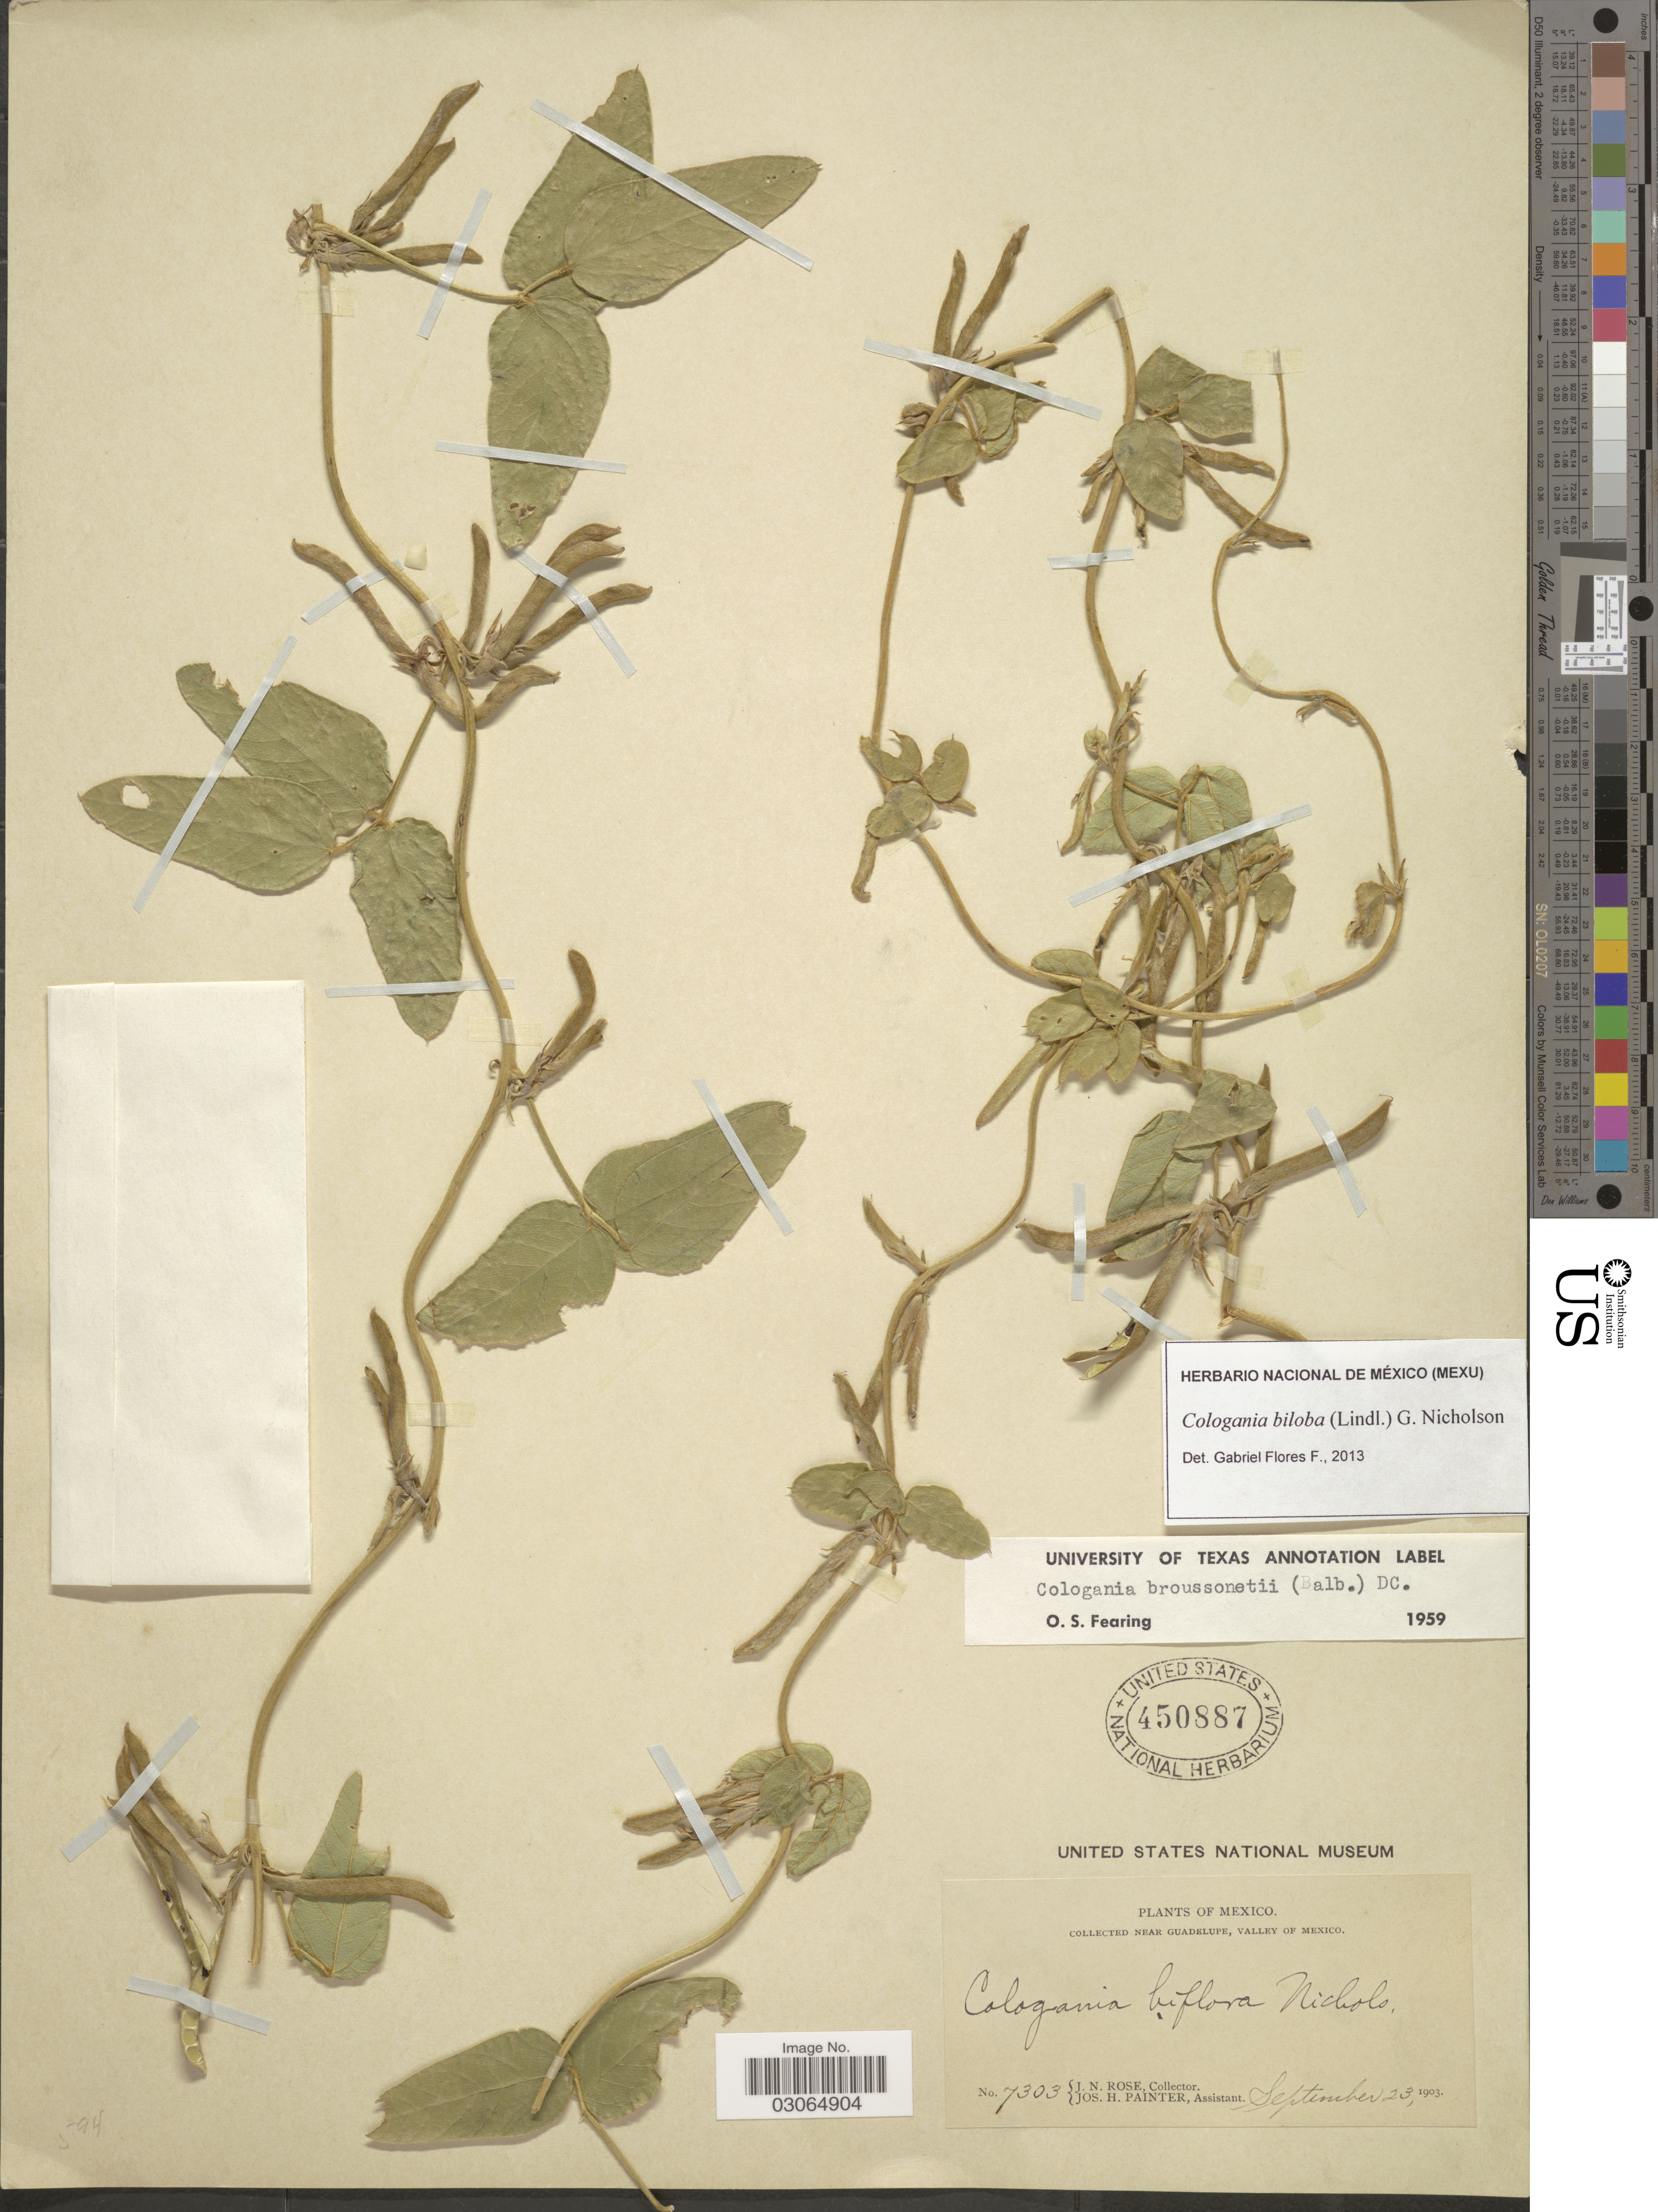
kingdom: Plantae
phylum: Tracheophyta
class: Magnoliopsida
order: Fabales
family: Fabaceae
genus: Cologania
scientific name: Cologania biloba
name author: (Lindl.) G. Nicholson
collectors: J. N. Rose & J. H. Painter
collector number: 7303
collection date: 1903-09-23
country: Mexico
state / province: Baja California Norte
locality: Near Guadalupe, valley of Mexico.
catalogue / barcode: US 450887